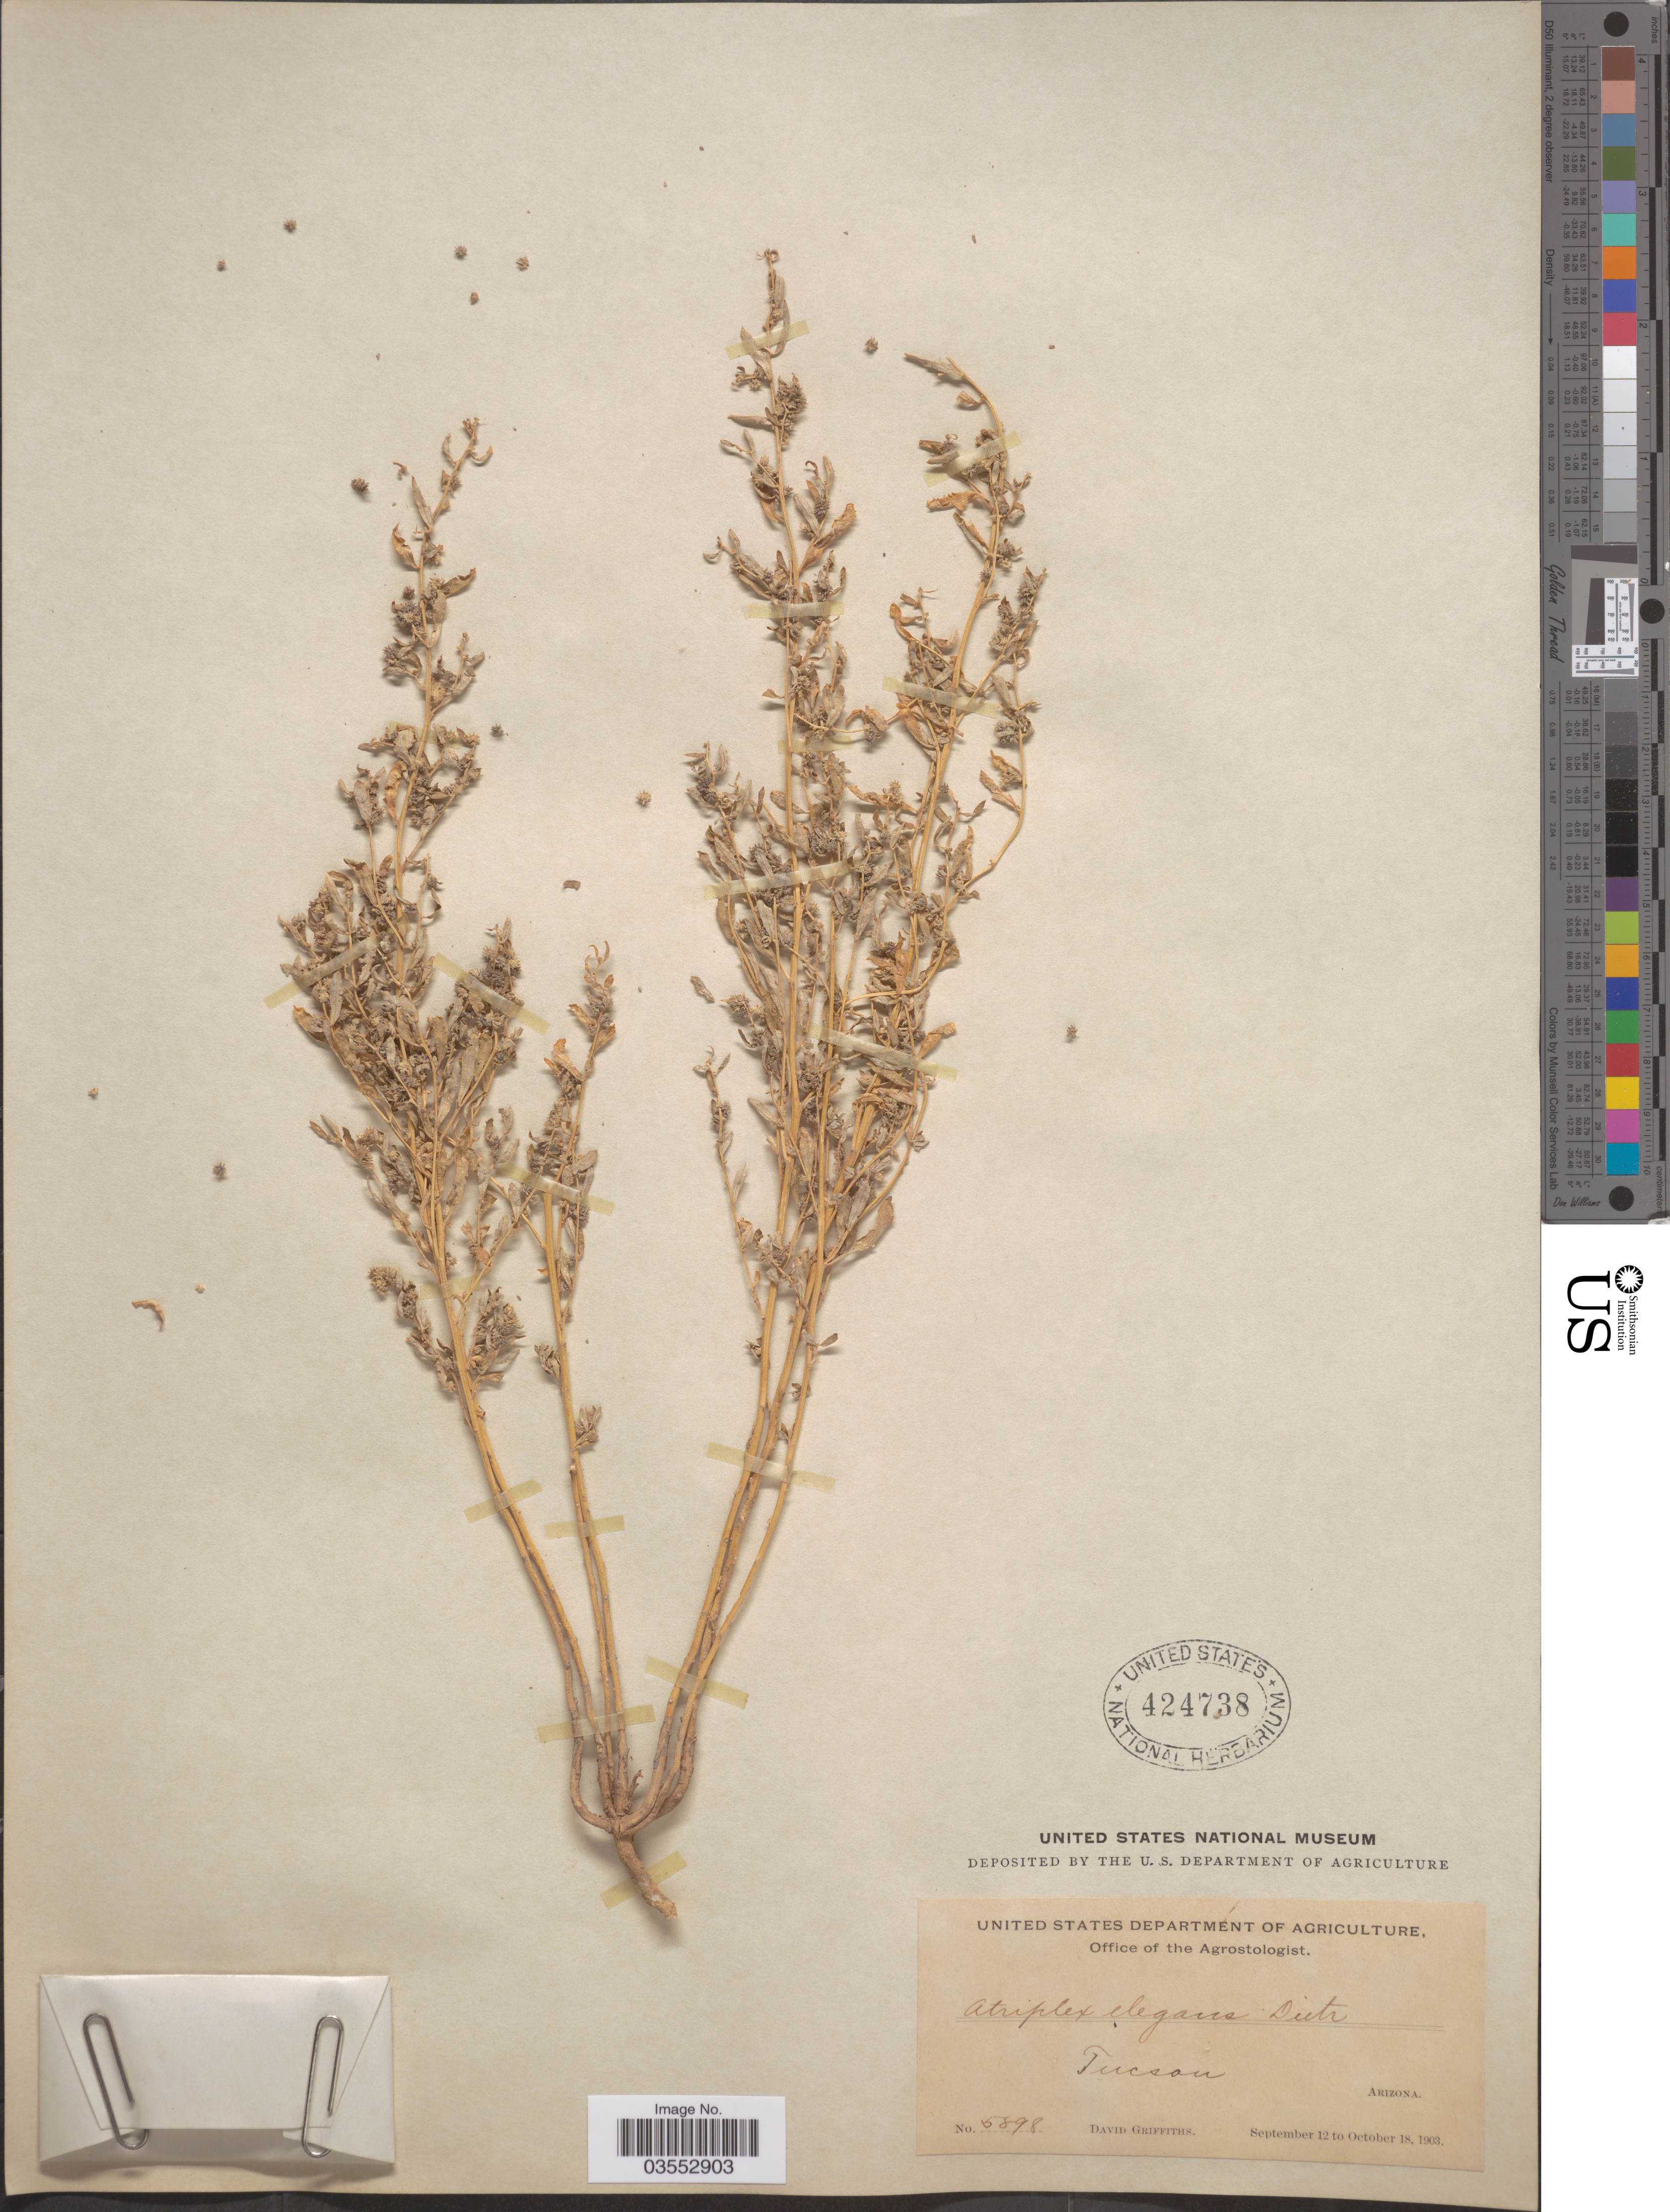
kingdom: Plantae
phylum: Tracheophyta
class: Magnoliopsida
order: Caryophyllales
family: Amaranthaceae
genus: Atriplex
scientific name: Atriplex thornberi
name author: (M.E. Jones) Standl.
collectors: D. Griffiths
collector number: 5898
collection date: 1903-09-12/1903-10-18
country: United States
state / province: Arizona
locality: Tucson.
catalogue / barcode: US 424738